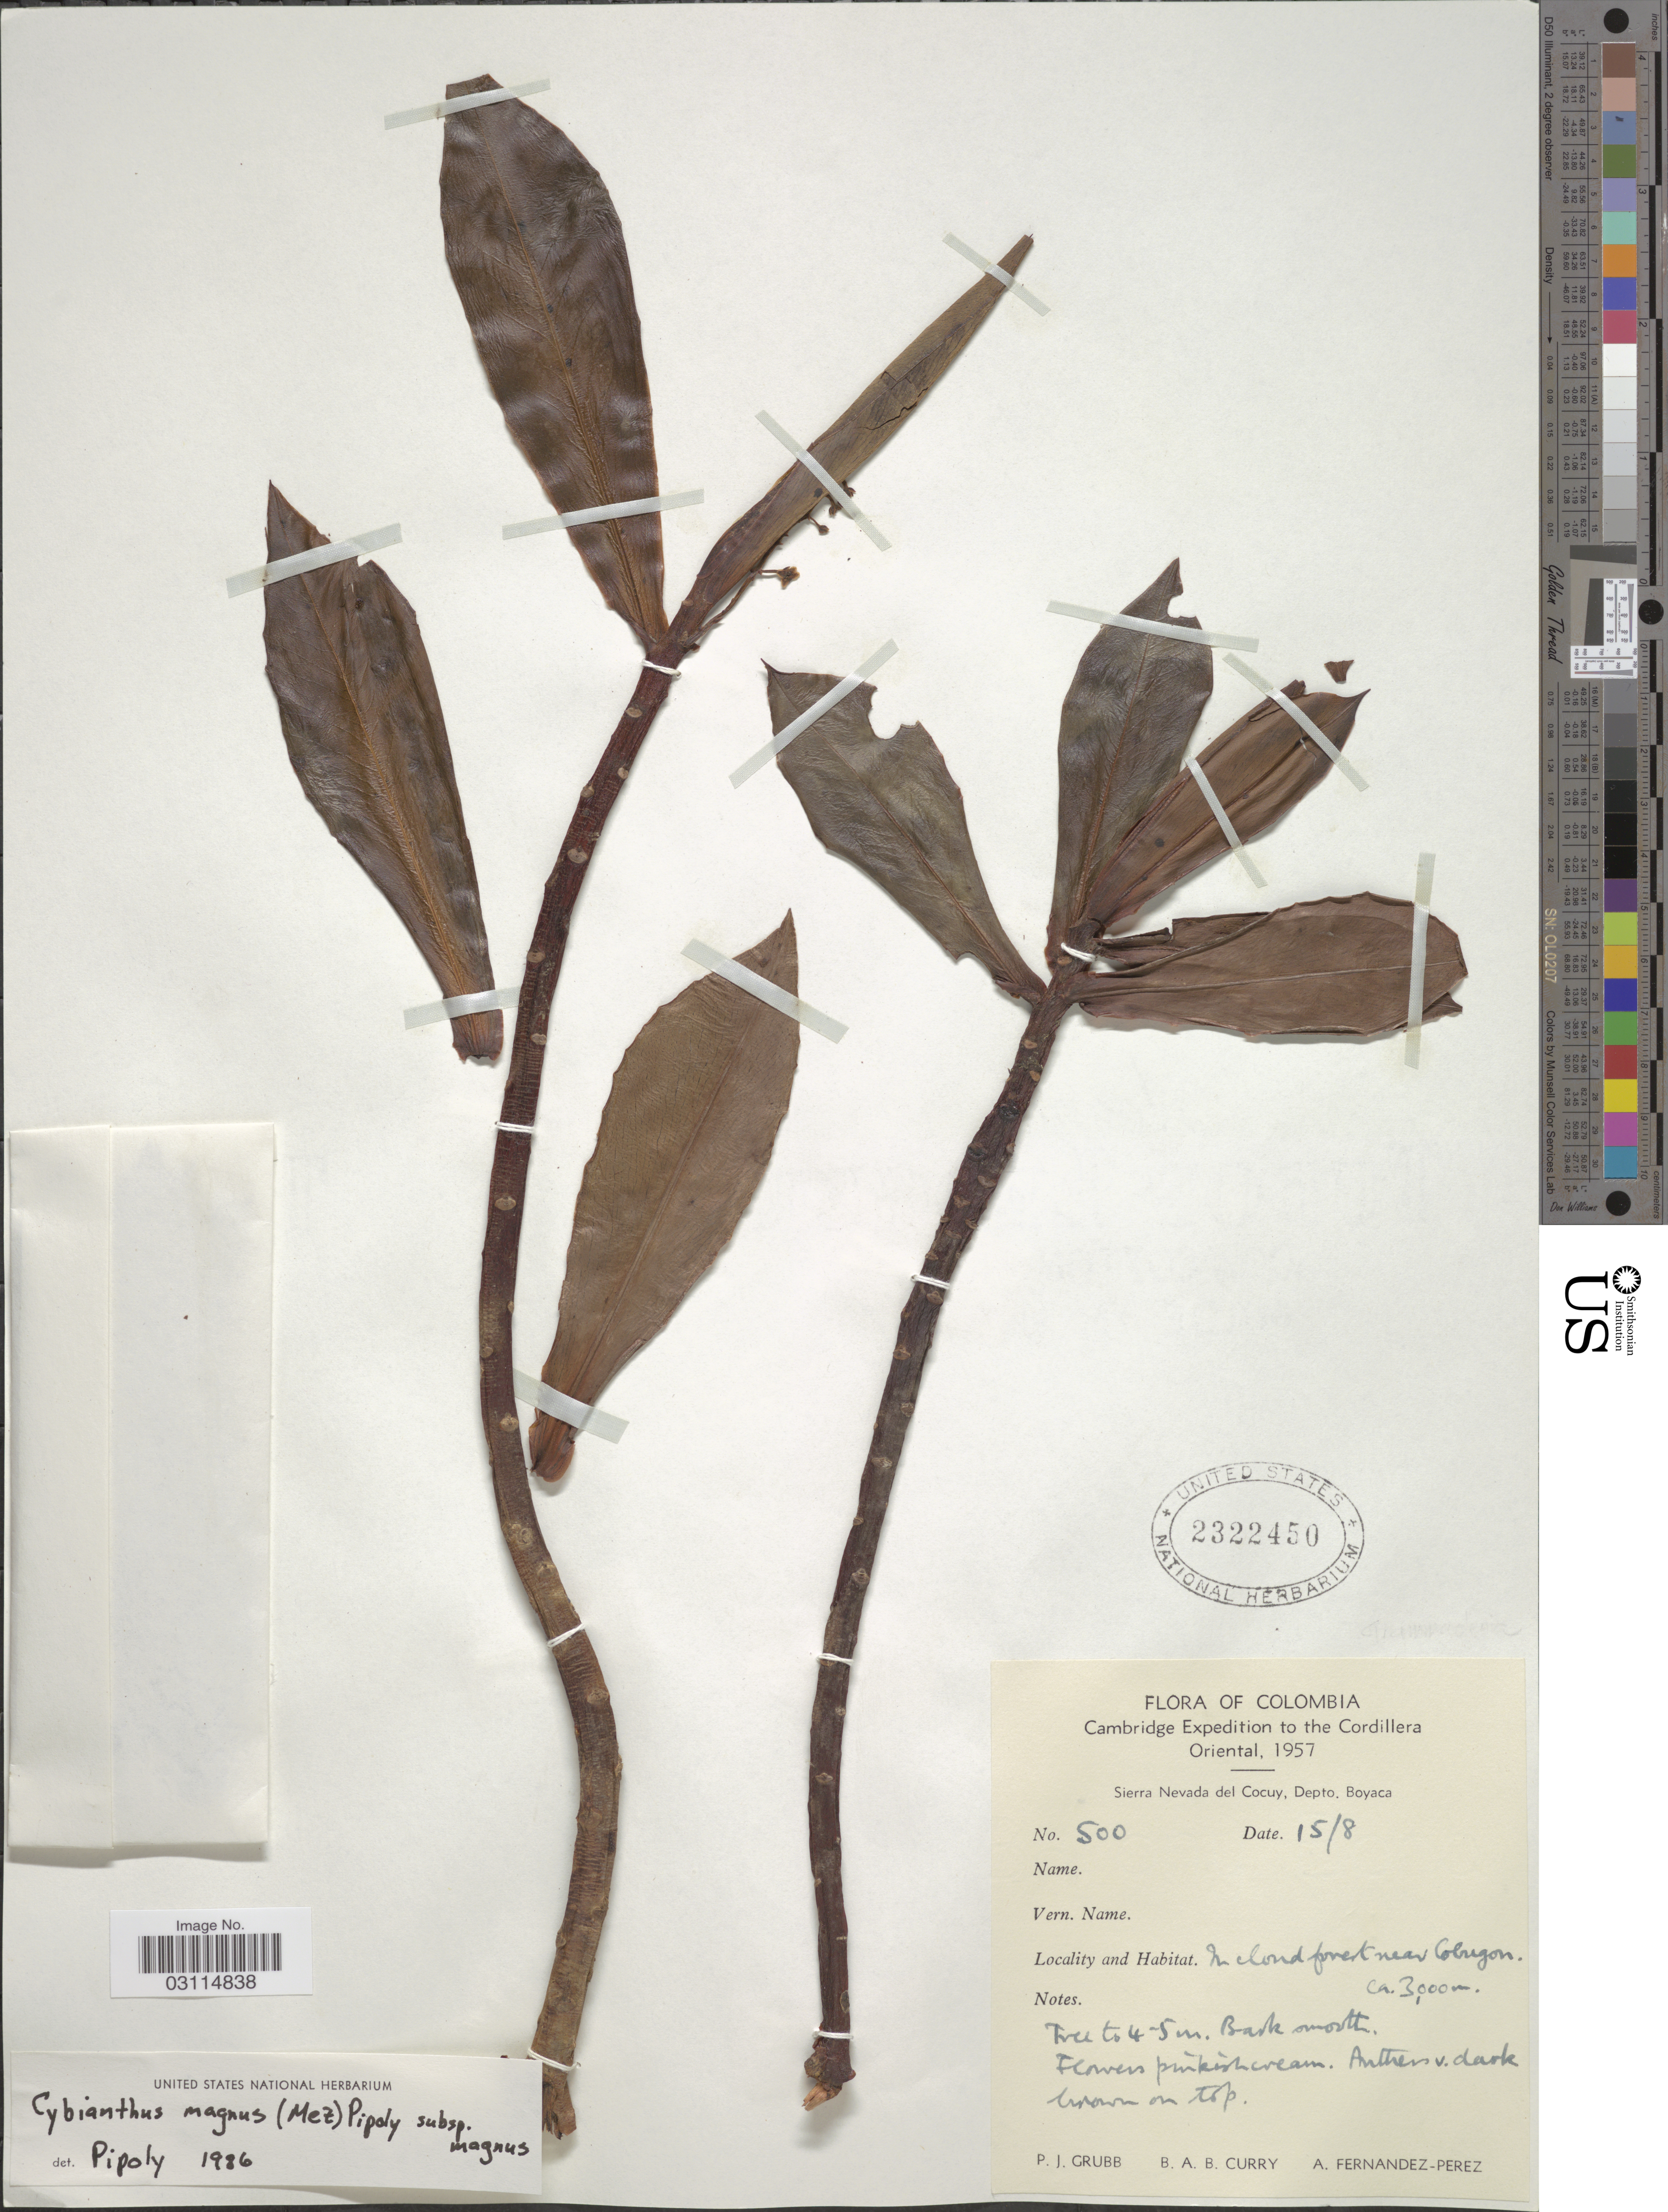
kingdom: Plantae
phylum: Tracheophyta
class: Magnoliopsida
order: Ericales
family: Primulaceae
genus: Cybianthus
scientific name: Cybianthus magnus subsp. magnus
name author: (Mez) Pipoly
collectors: P. J. Grubb, B. A. B. Curry & A. Fernández-Pérez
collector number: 500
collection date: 1957-08-15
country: Colombia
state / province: Boyacá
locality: Cordillera Oriental. Sierra Nevada del Cocuy, Depto. Boyaca. In cloud forest near Cobugon.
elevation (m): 3000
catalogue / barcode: US 2322450